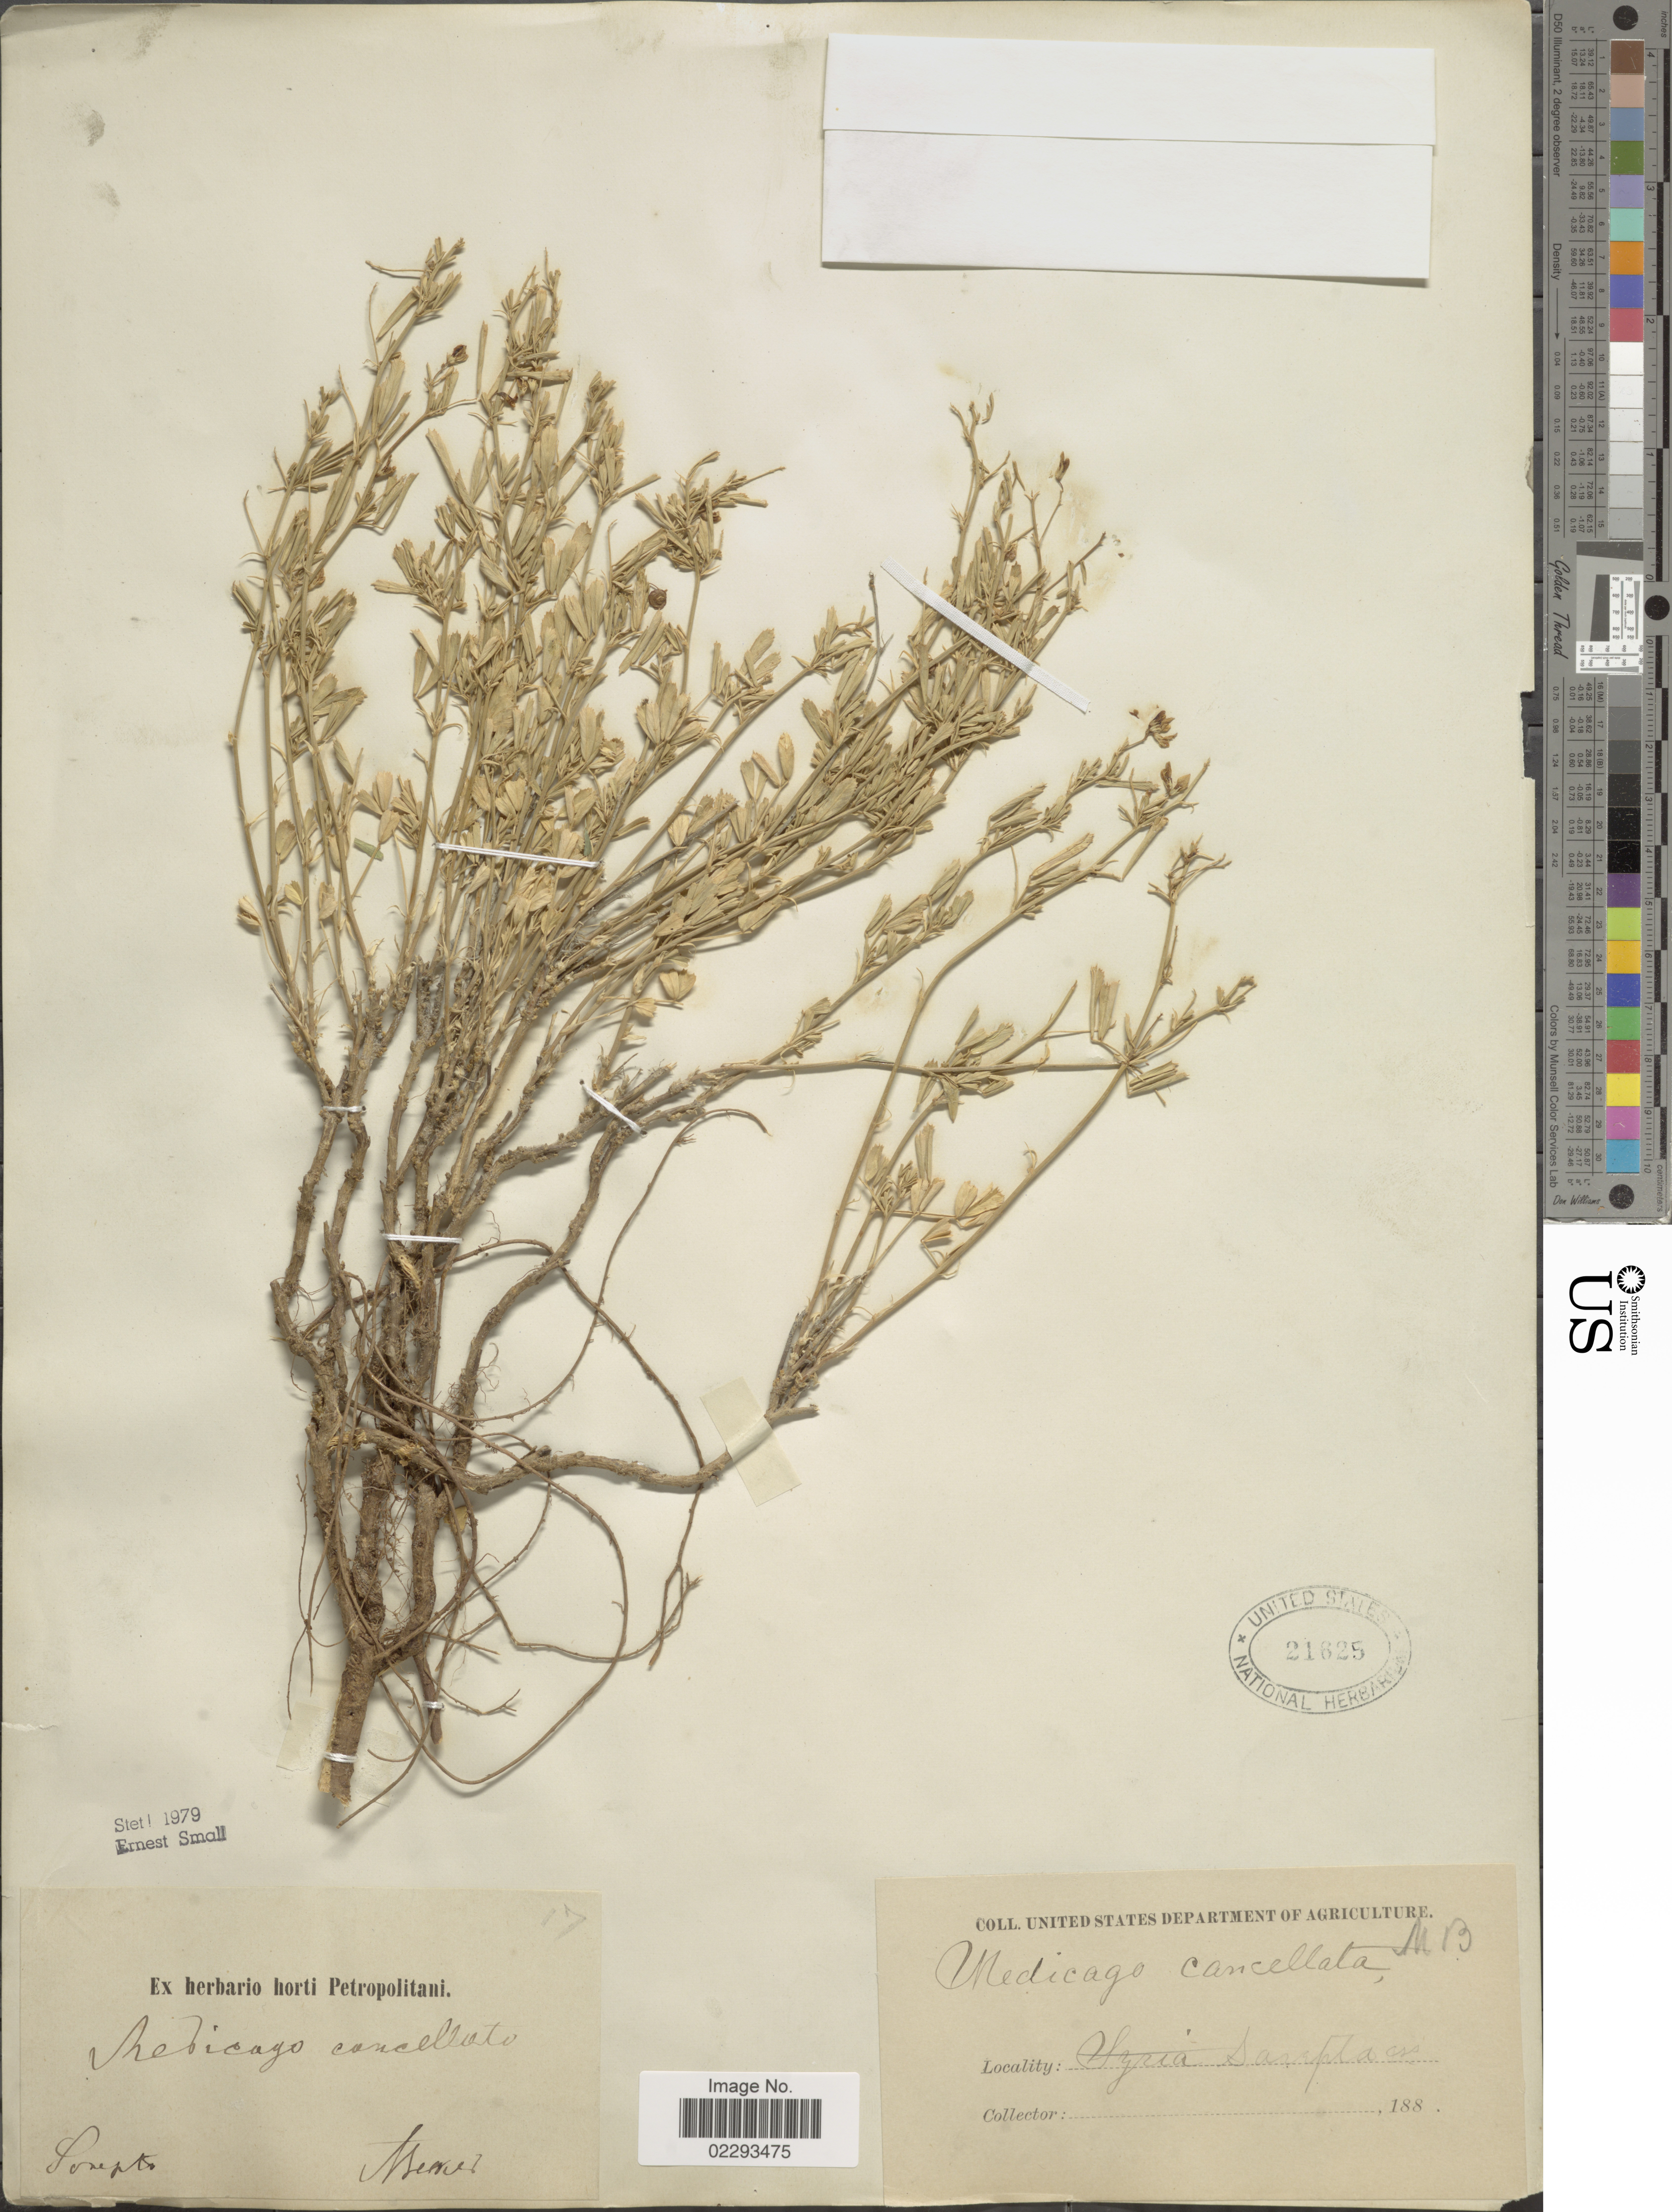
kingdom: Plantae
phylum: Tracheophyta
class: Magnoliopsida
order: Fabales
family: Fabaceae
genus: Medicago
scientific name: Medicago cancellata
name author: M. Bieb.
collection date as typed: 188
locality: Soreptsa, Sarrptaso [interpreted]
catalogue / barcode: US 21825